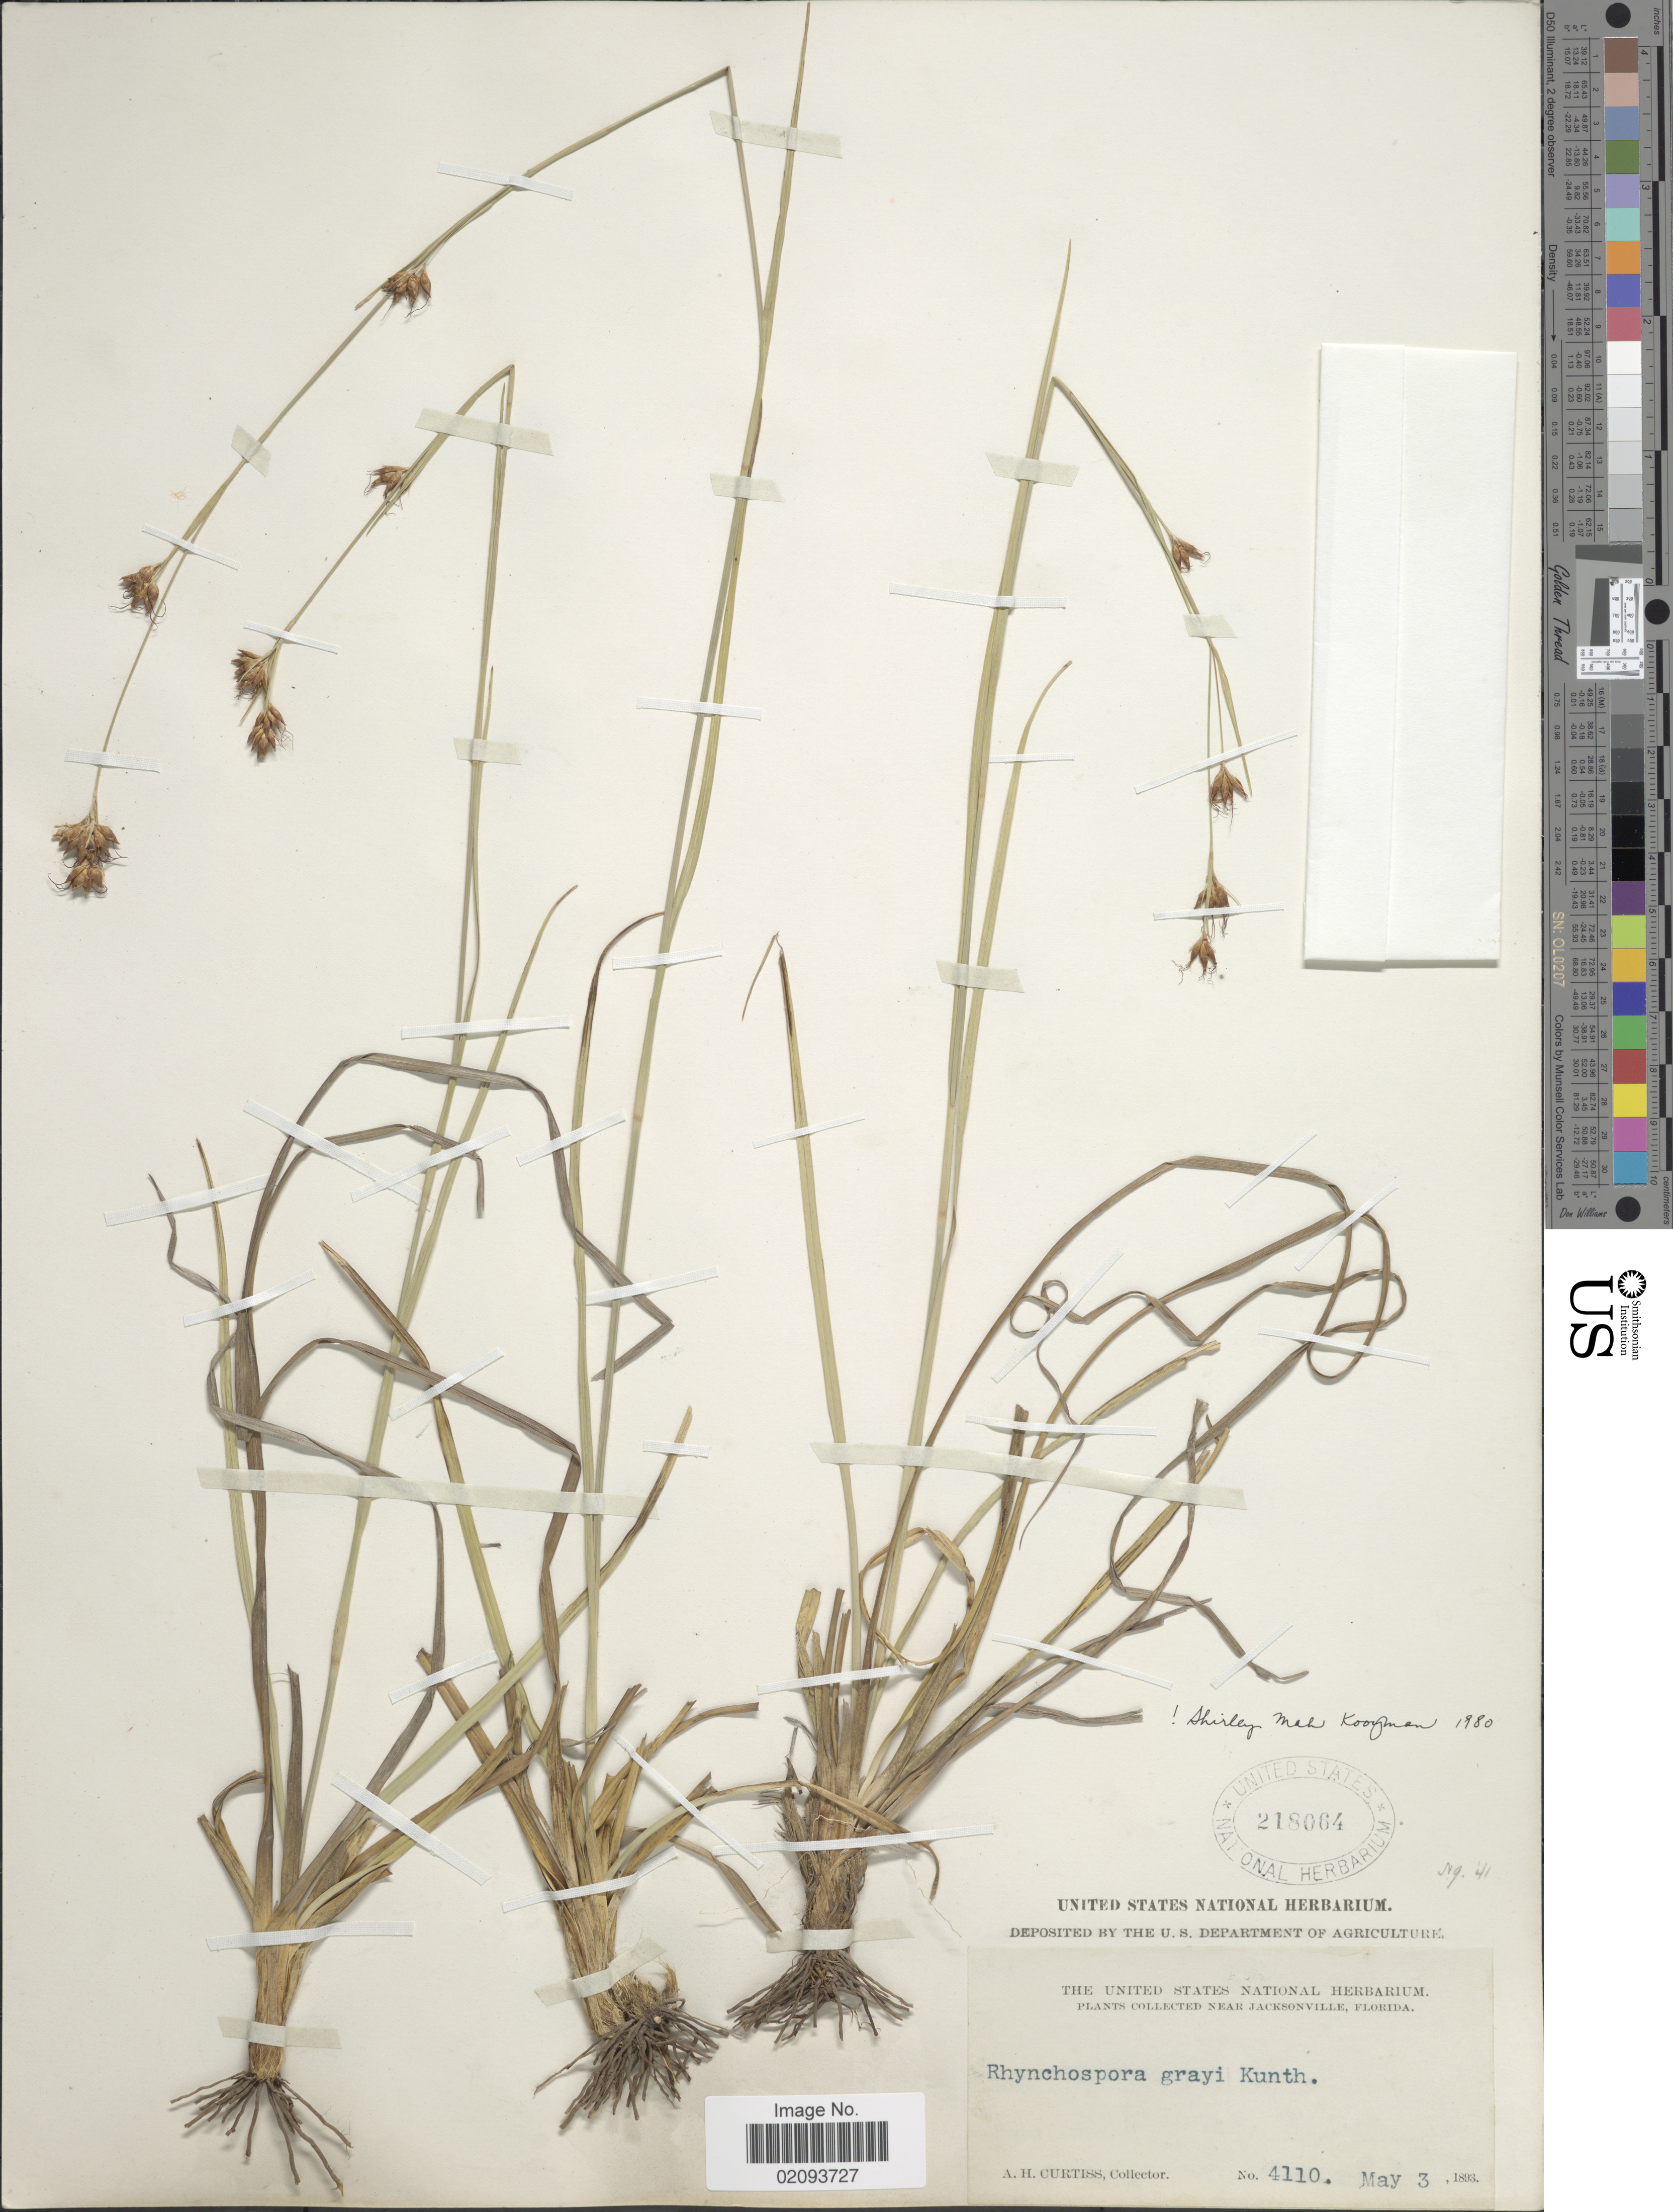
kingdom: Plantae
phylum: Tracheophyta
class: Liliopsida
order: Poales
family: Cyperaceae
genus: Rhynchospora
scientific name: Rhynchospora grayi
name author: Kunth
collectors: A. H. Curtiss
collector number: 4110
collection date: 1893-05-03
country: United States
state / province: Florida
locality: Near Jacksonville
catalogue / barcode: US 218064